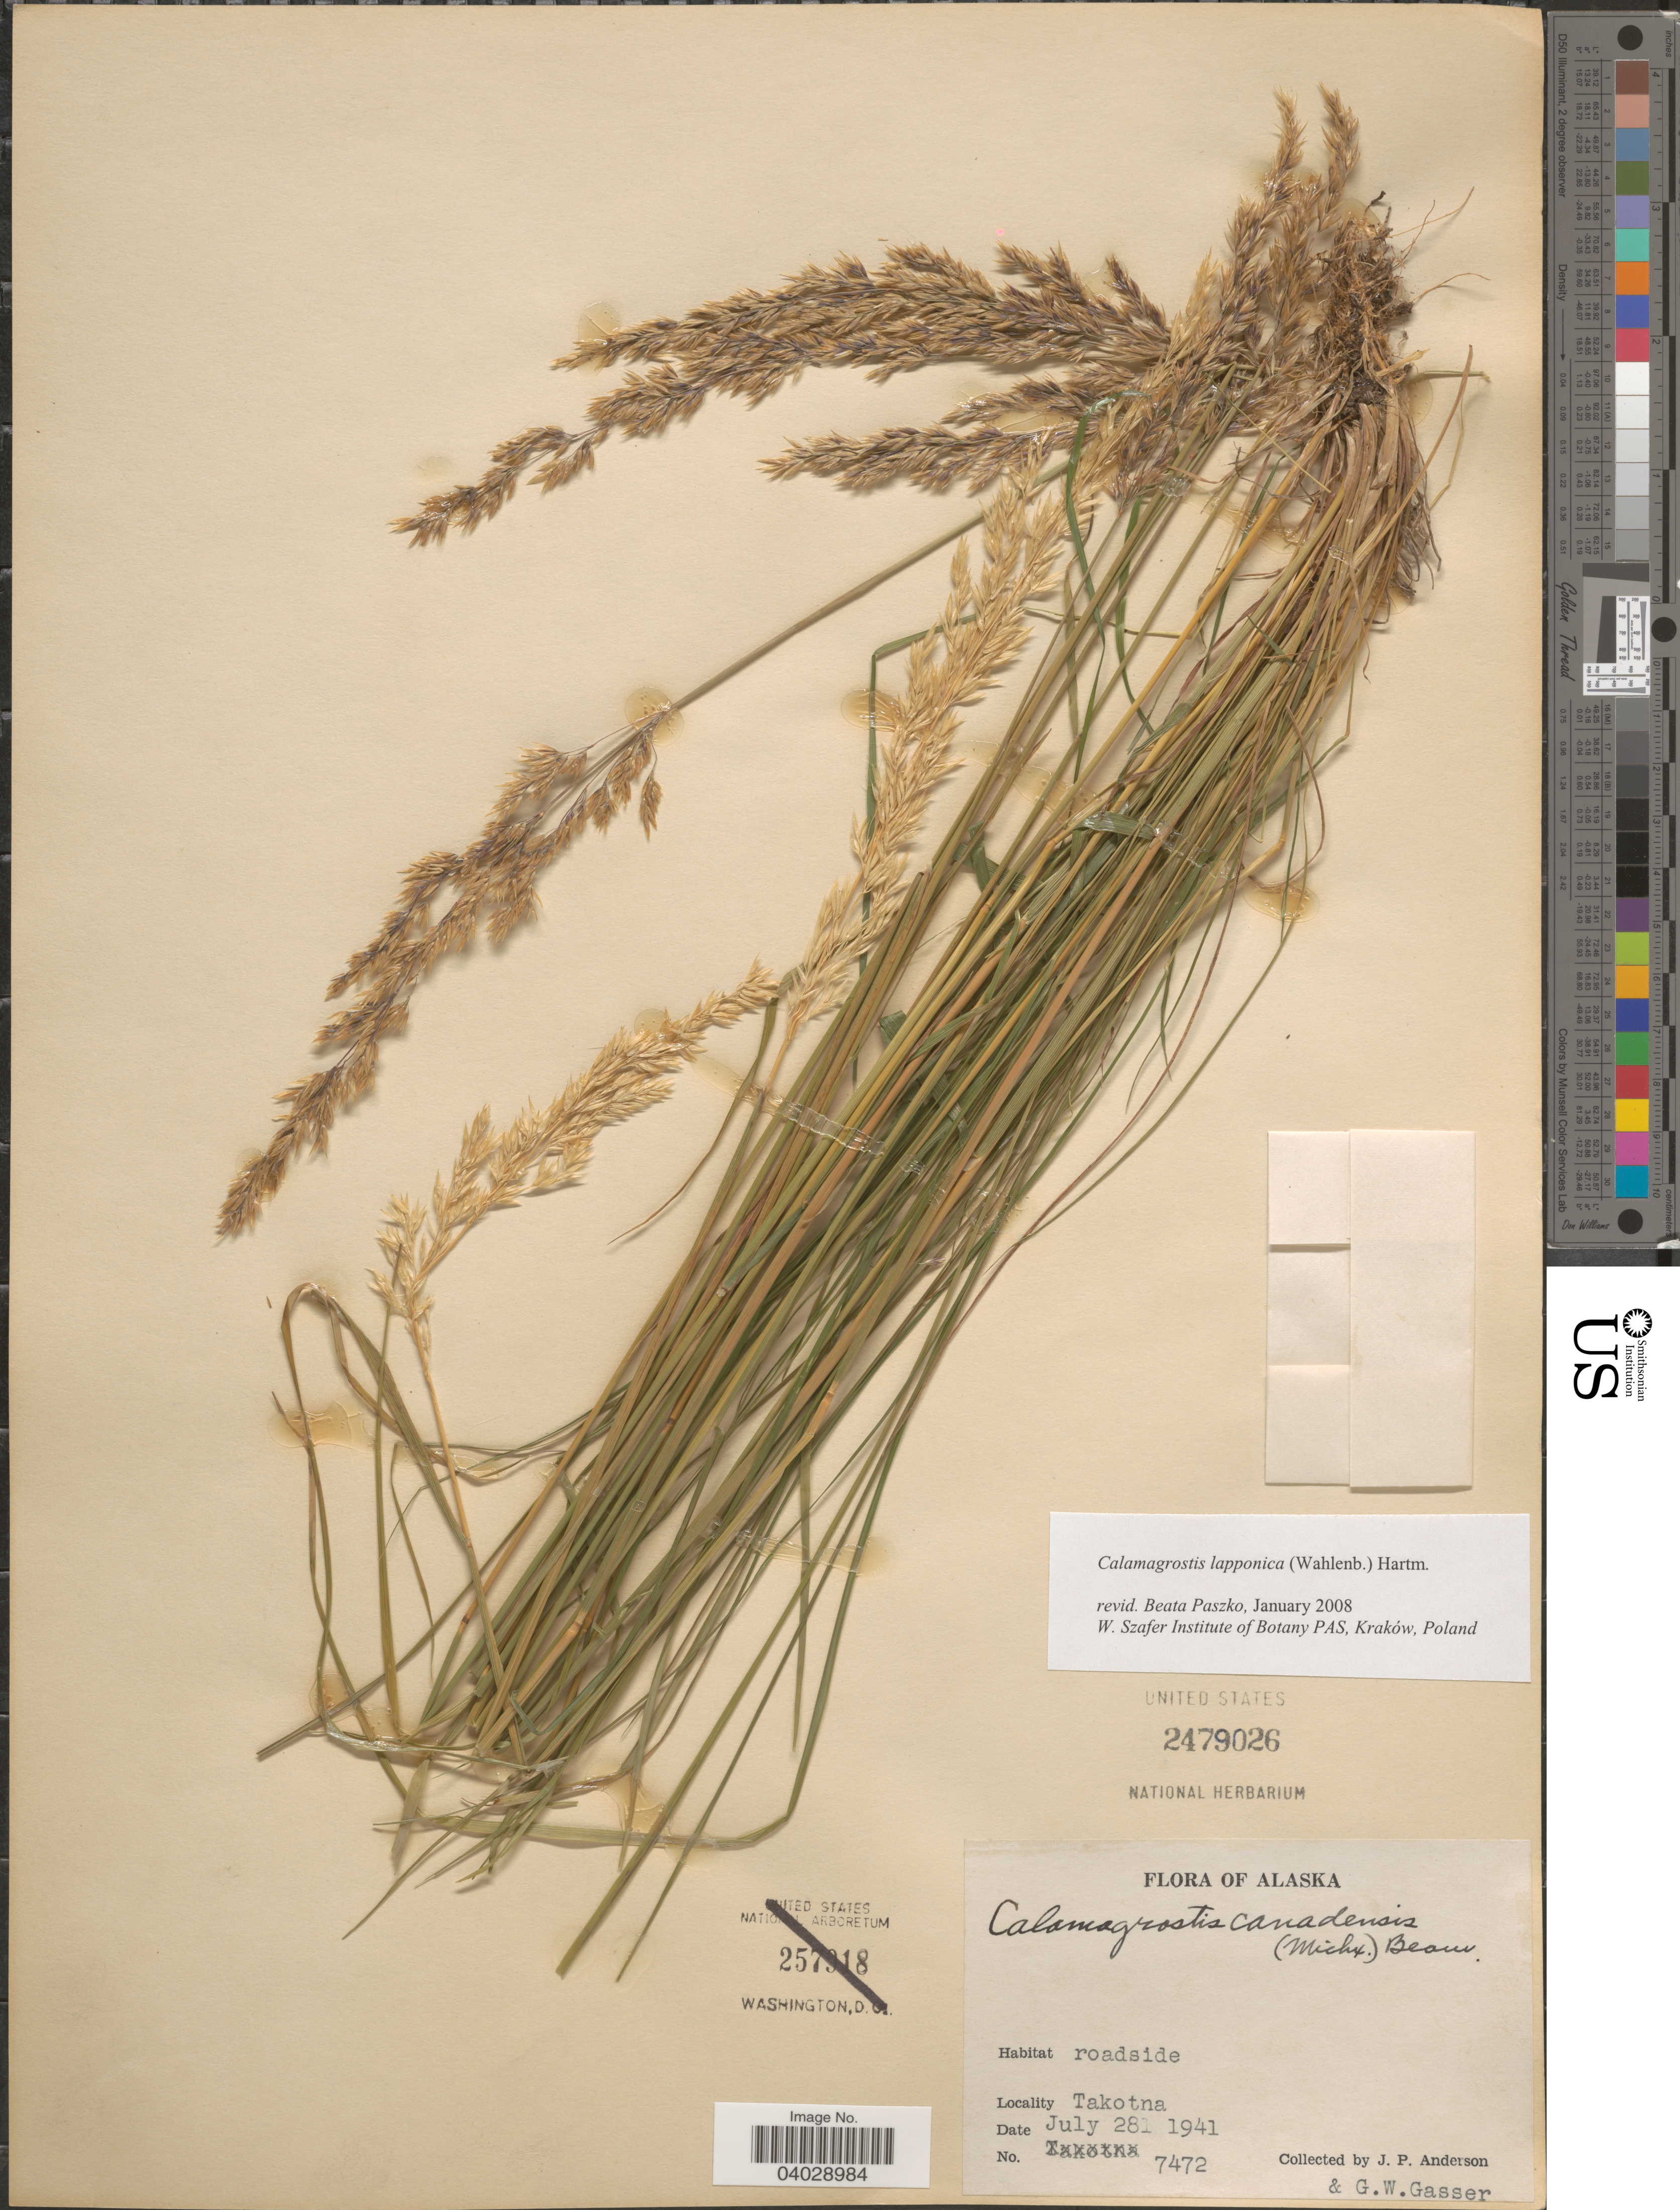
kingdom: Plantae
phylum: Tracheophyta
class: Liliopsida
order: Poales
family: Poaceae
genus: Calamagrostis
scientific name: Calamagrostis lapponica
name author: (Wahlenb.) Hartm.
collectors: J. P. Anderson & G. Gasser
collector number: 7472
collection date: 1941-07-28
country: United States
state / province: Alaska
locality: Roadside. Takotna.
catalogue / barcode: US 2479026